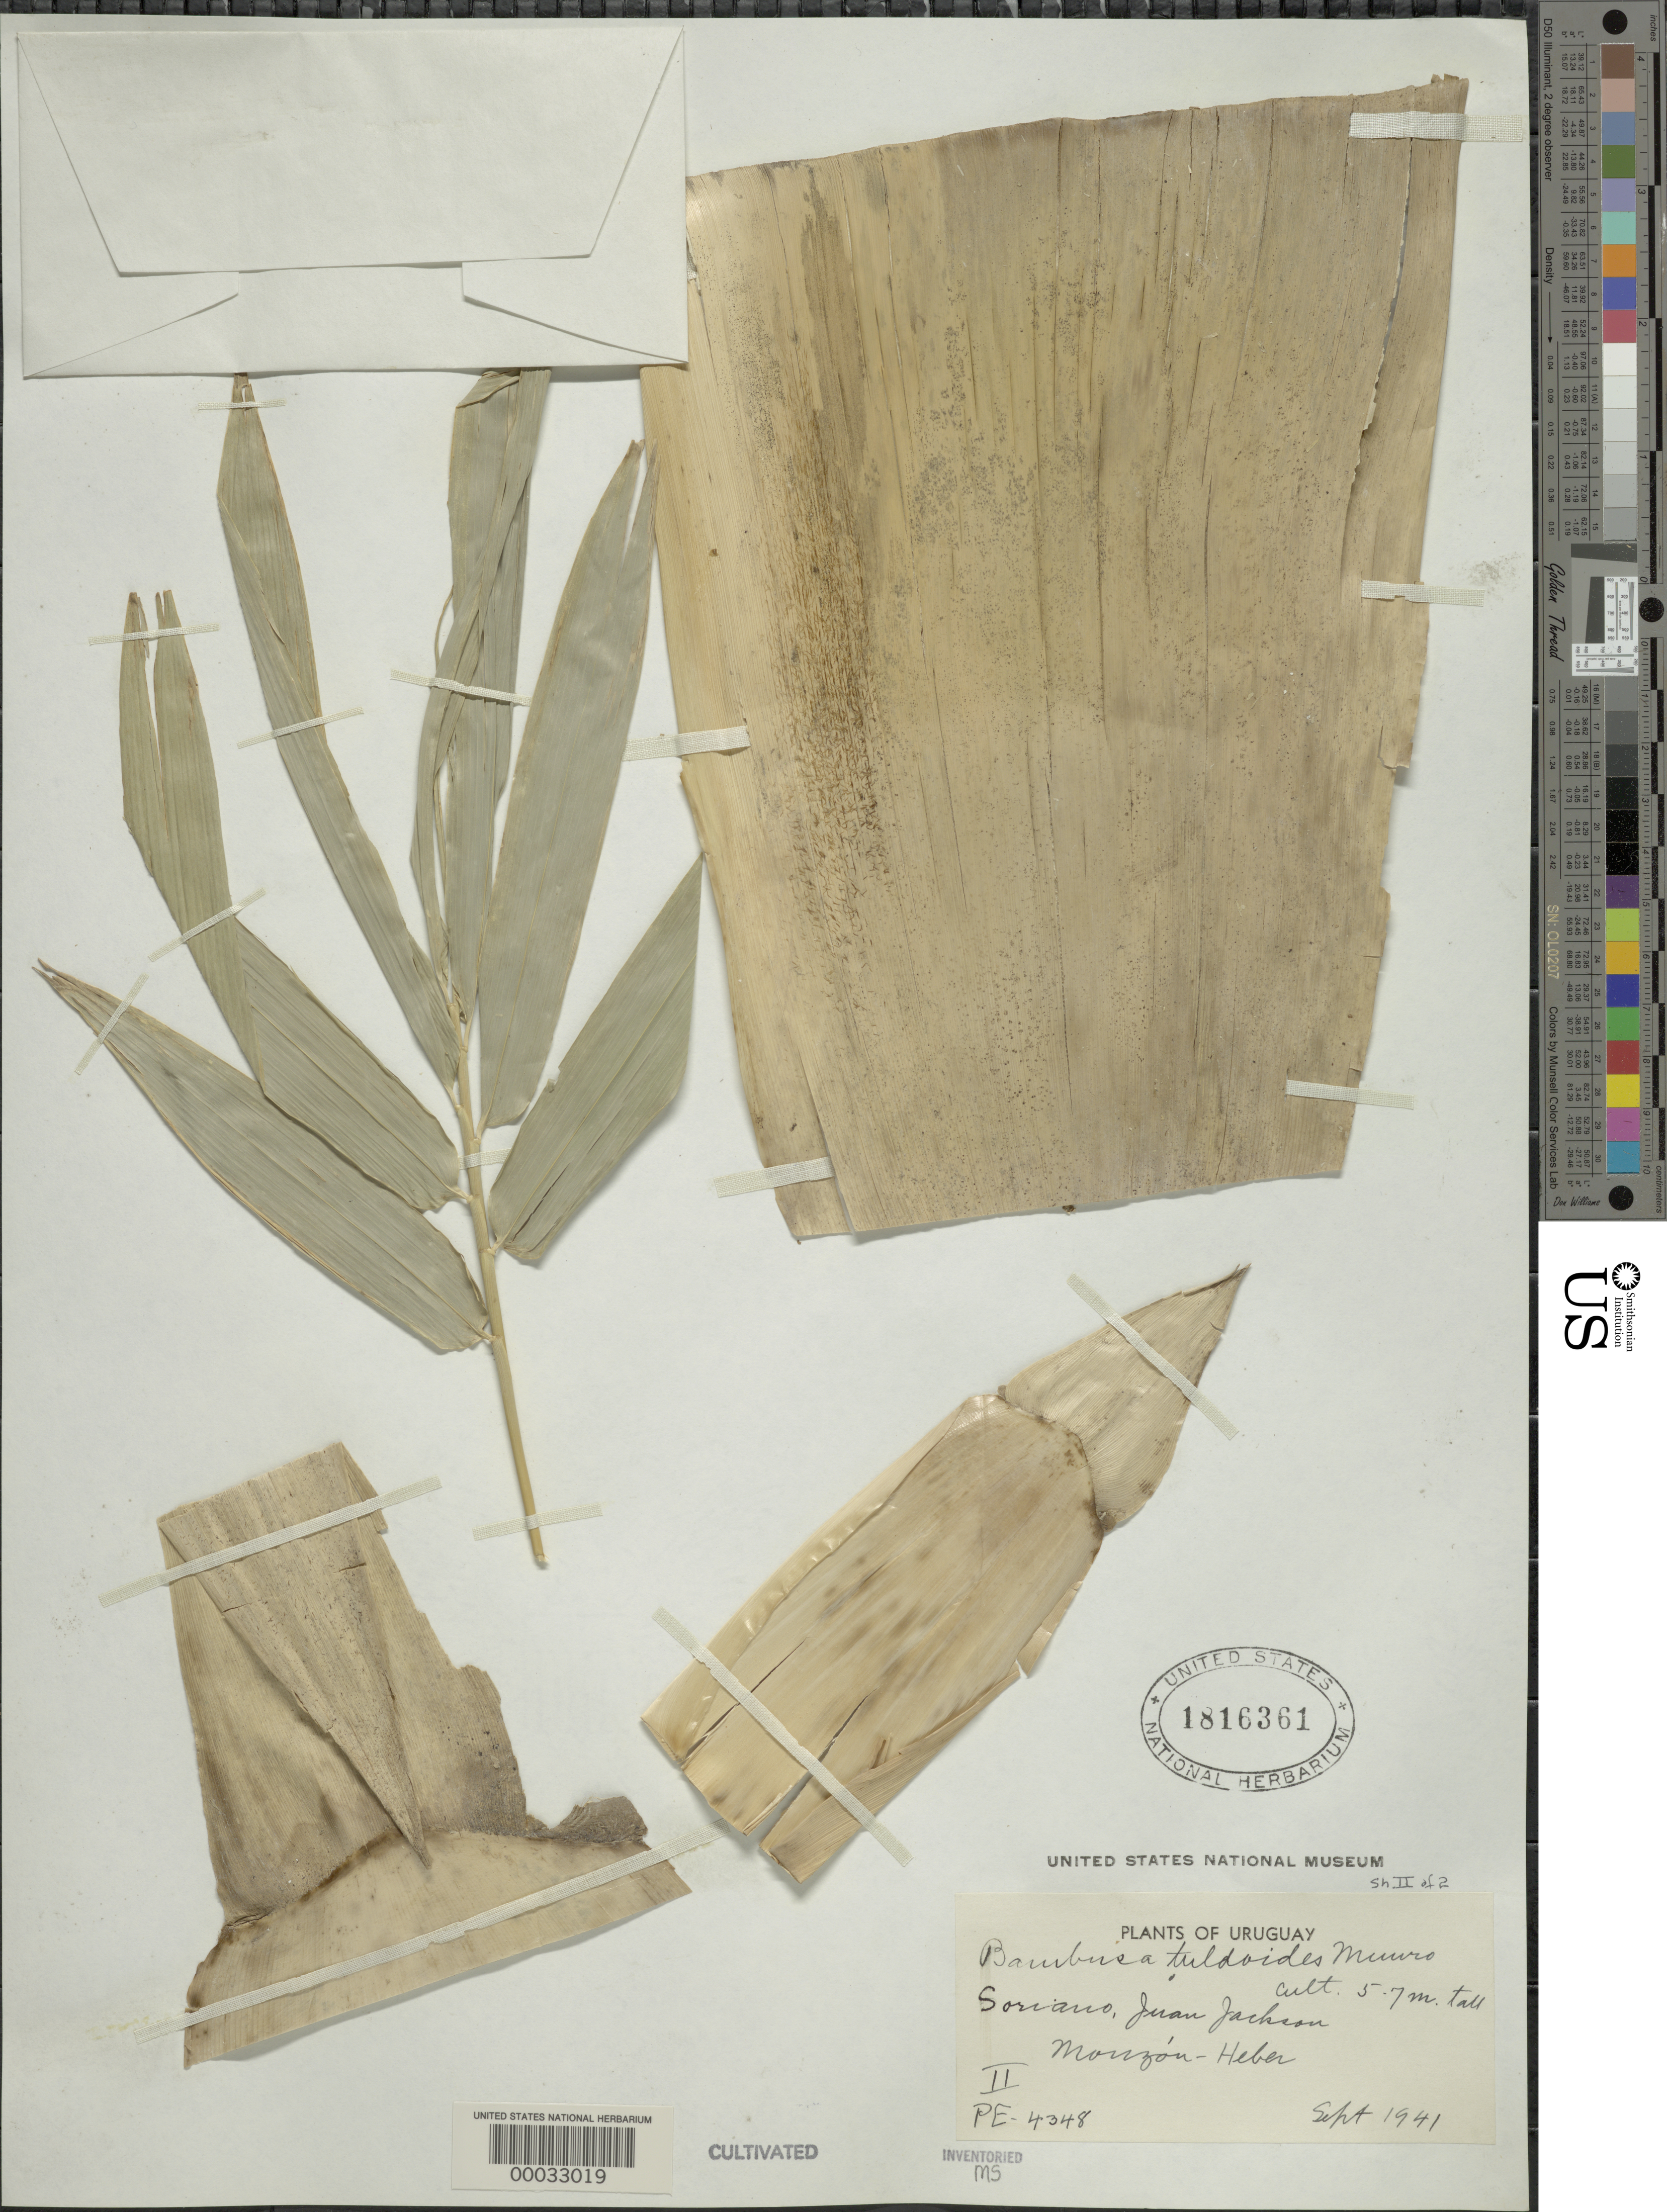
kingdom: Plantae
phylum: Tracheophyta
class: Liliopsida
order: Poales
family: Poaceae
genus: Bambusa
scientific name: Bambusa tuldoides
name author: Munro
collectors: -. Gallinal, -- Aragone, -- Bergalli, -- Campal & B. Rosengurtt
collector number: Pe-4348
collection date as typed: Sep 1941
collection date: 1941-09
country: Uruguay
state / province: Soriano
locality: Juan jackson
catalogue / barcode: US 1816361